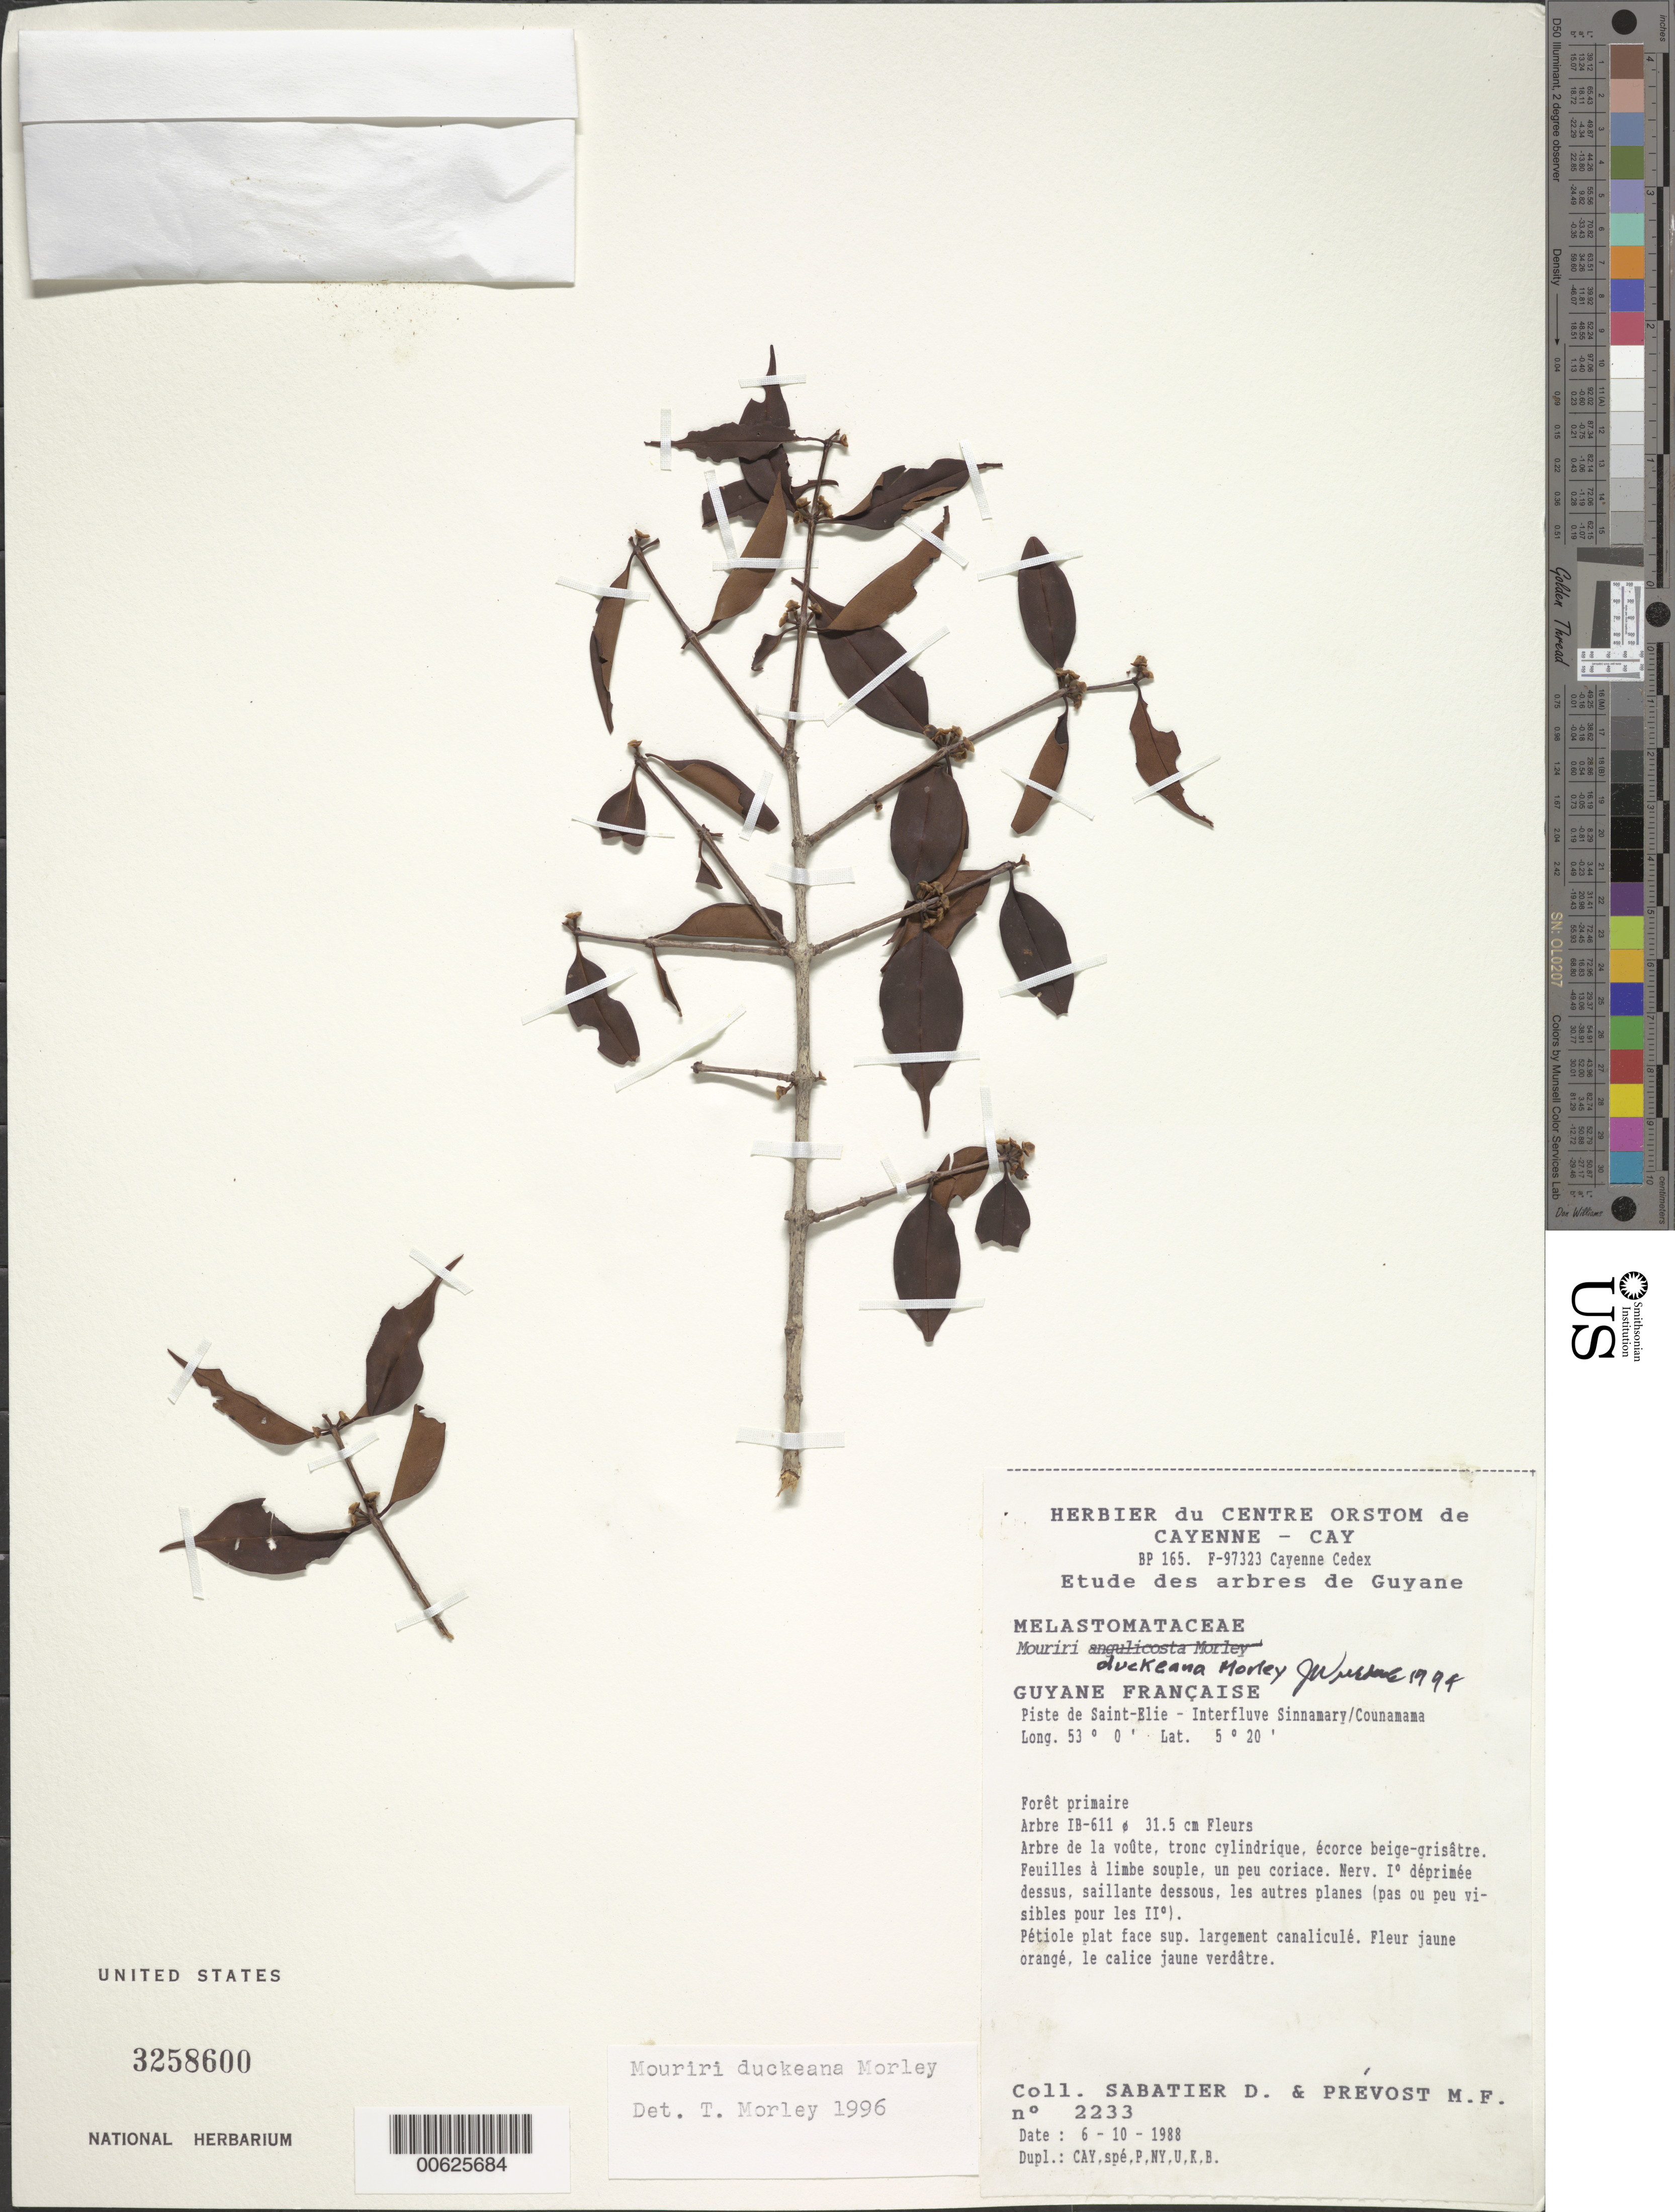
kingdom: Plantae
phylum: Tracheophyta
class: Magnoliopsida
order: Myrtales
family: Melastomataceae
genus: Mouriri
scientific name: Mouriri duckeana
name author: Morley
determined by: Morley, T.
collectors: D. Sabatier & M.-F. Prévost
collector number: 2233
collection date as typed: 6-Oct-88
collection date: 1988-10-06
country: French Guiana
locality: Piste de Saint-Élie, interfleuve Sinnamary-Counamama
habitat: Foret primaire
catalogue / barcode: US 3258600